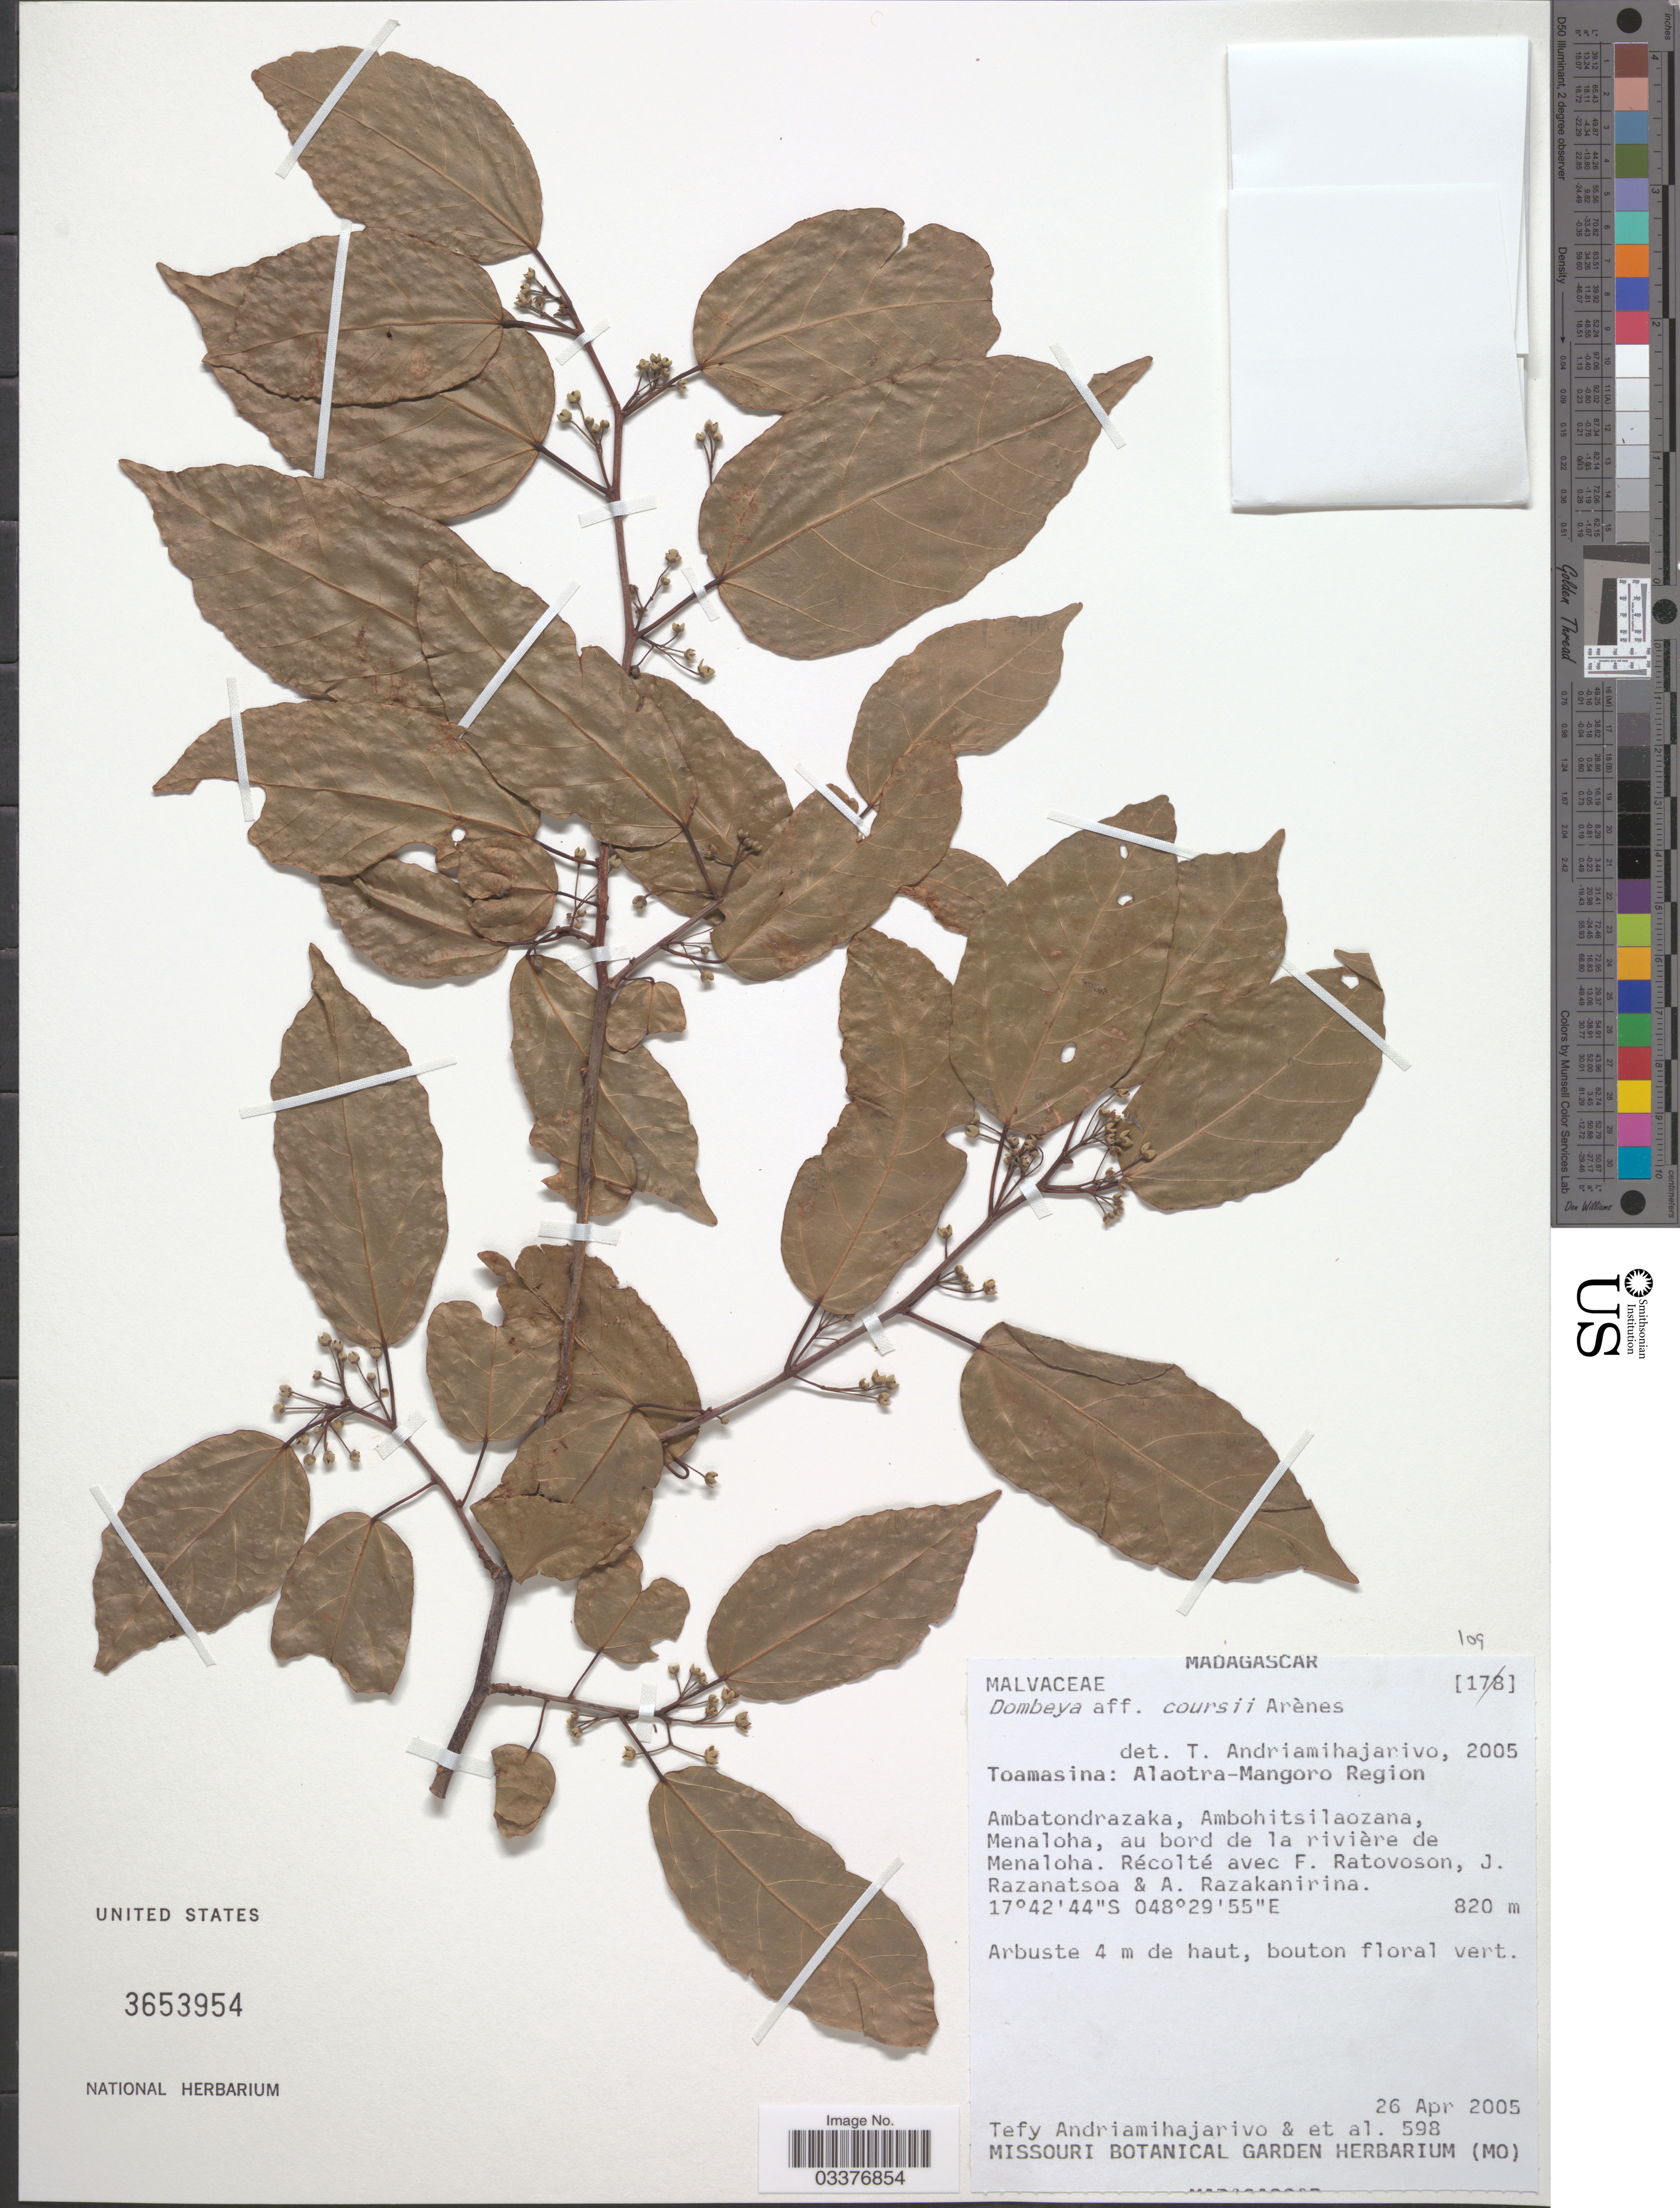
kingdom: Plantae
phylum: Tracheophyta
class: Magnoliopsida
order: Malvales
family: Malvaceae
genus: Dombeya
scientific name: Dombeya merika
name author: Arènes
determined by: Dorr, L. J., (BOT), Smithsonian Institution - National Museum of Natural History (UNITED STATES)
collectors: T. H. Andriamihajarivo, F. Ratovoson, J. Razanatsoa & A. Razakanirina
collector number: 598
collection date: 2005-04-26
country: Madagascar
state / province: Alaotra Mangoro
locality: Alaotra-Mangoro Region. Ambatondrazaka, Ambohitsilaozana, Menaloha, au bord de la rivière de Menaloha.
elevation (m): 820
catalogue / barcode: US 3653954